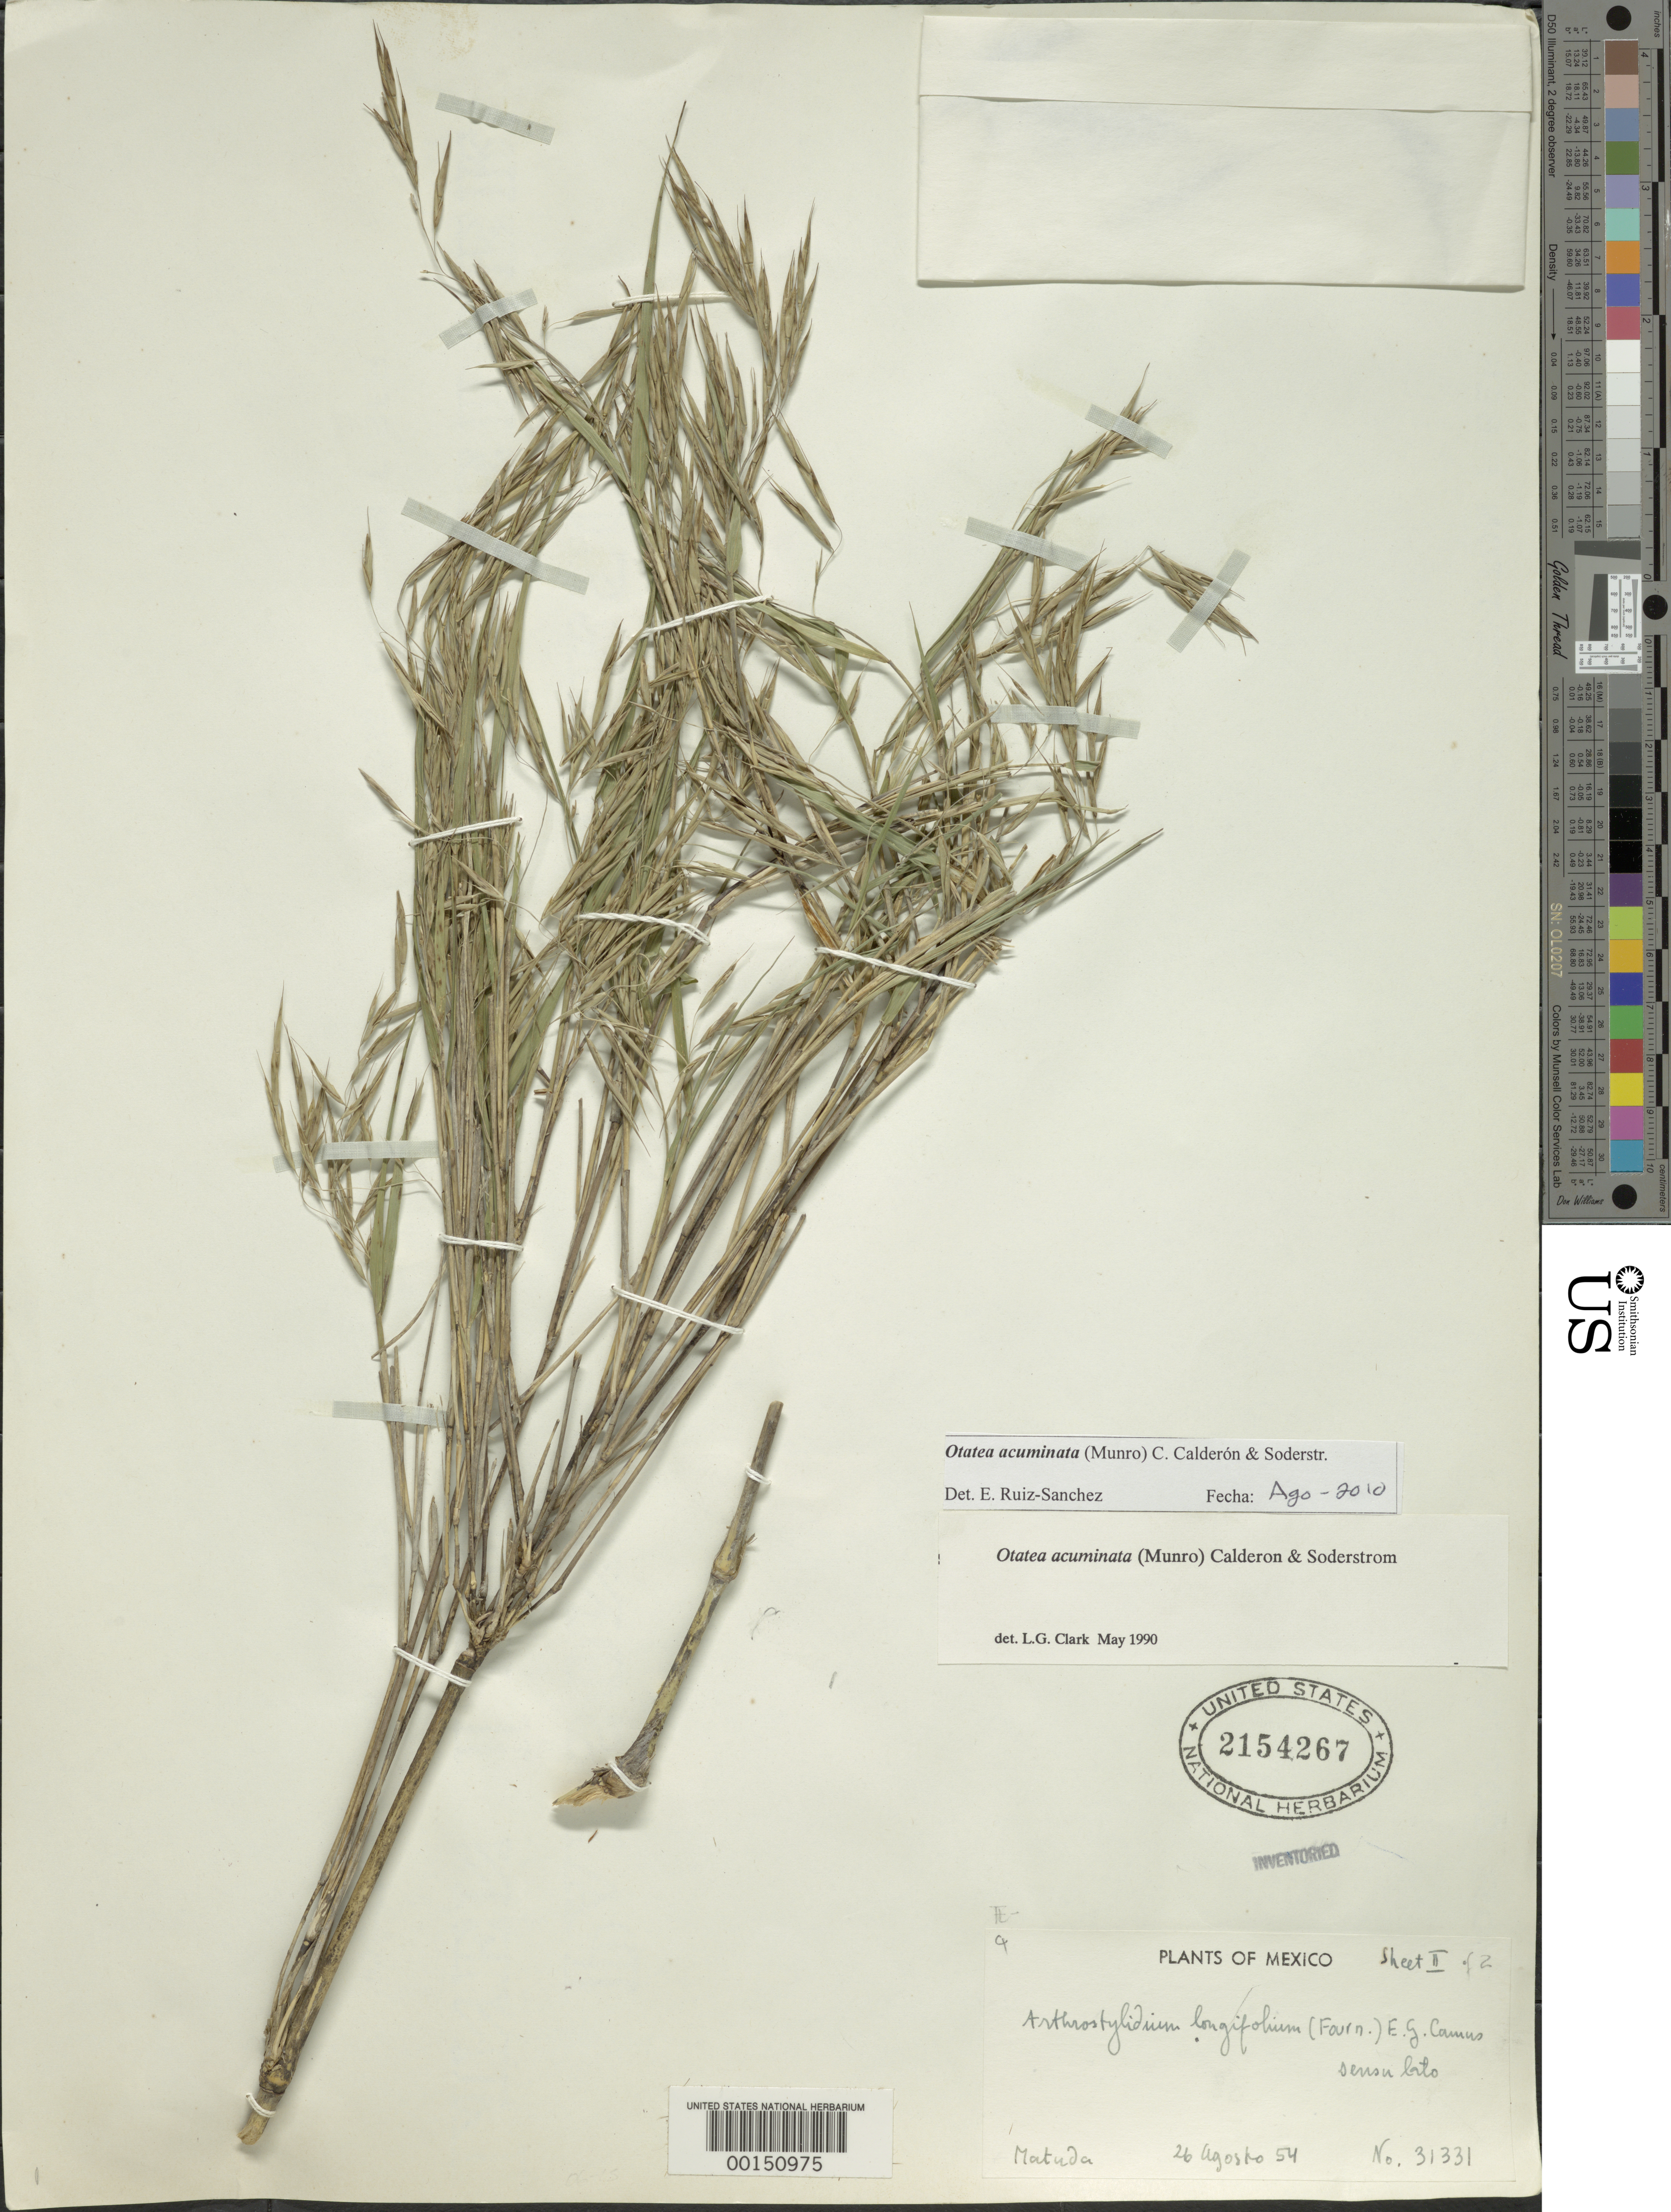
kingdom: Plantae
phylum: Tracheophyta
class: Liliopsida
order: Poales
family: Poaceae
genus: Otatea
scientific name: Otatea acuminata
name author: (Munro) C. E. Calderón & Soderstr.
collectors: E. Matuda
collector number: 31331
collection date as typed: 26 Aug 1954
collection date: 1954-08-26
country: Mexico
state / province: México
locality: Palmar Chico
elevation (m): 1100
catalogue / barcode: US 2154267